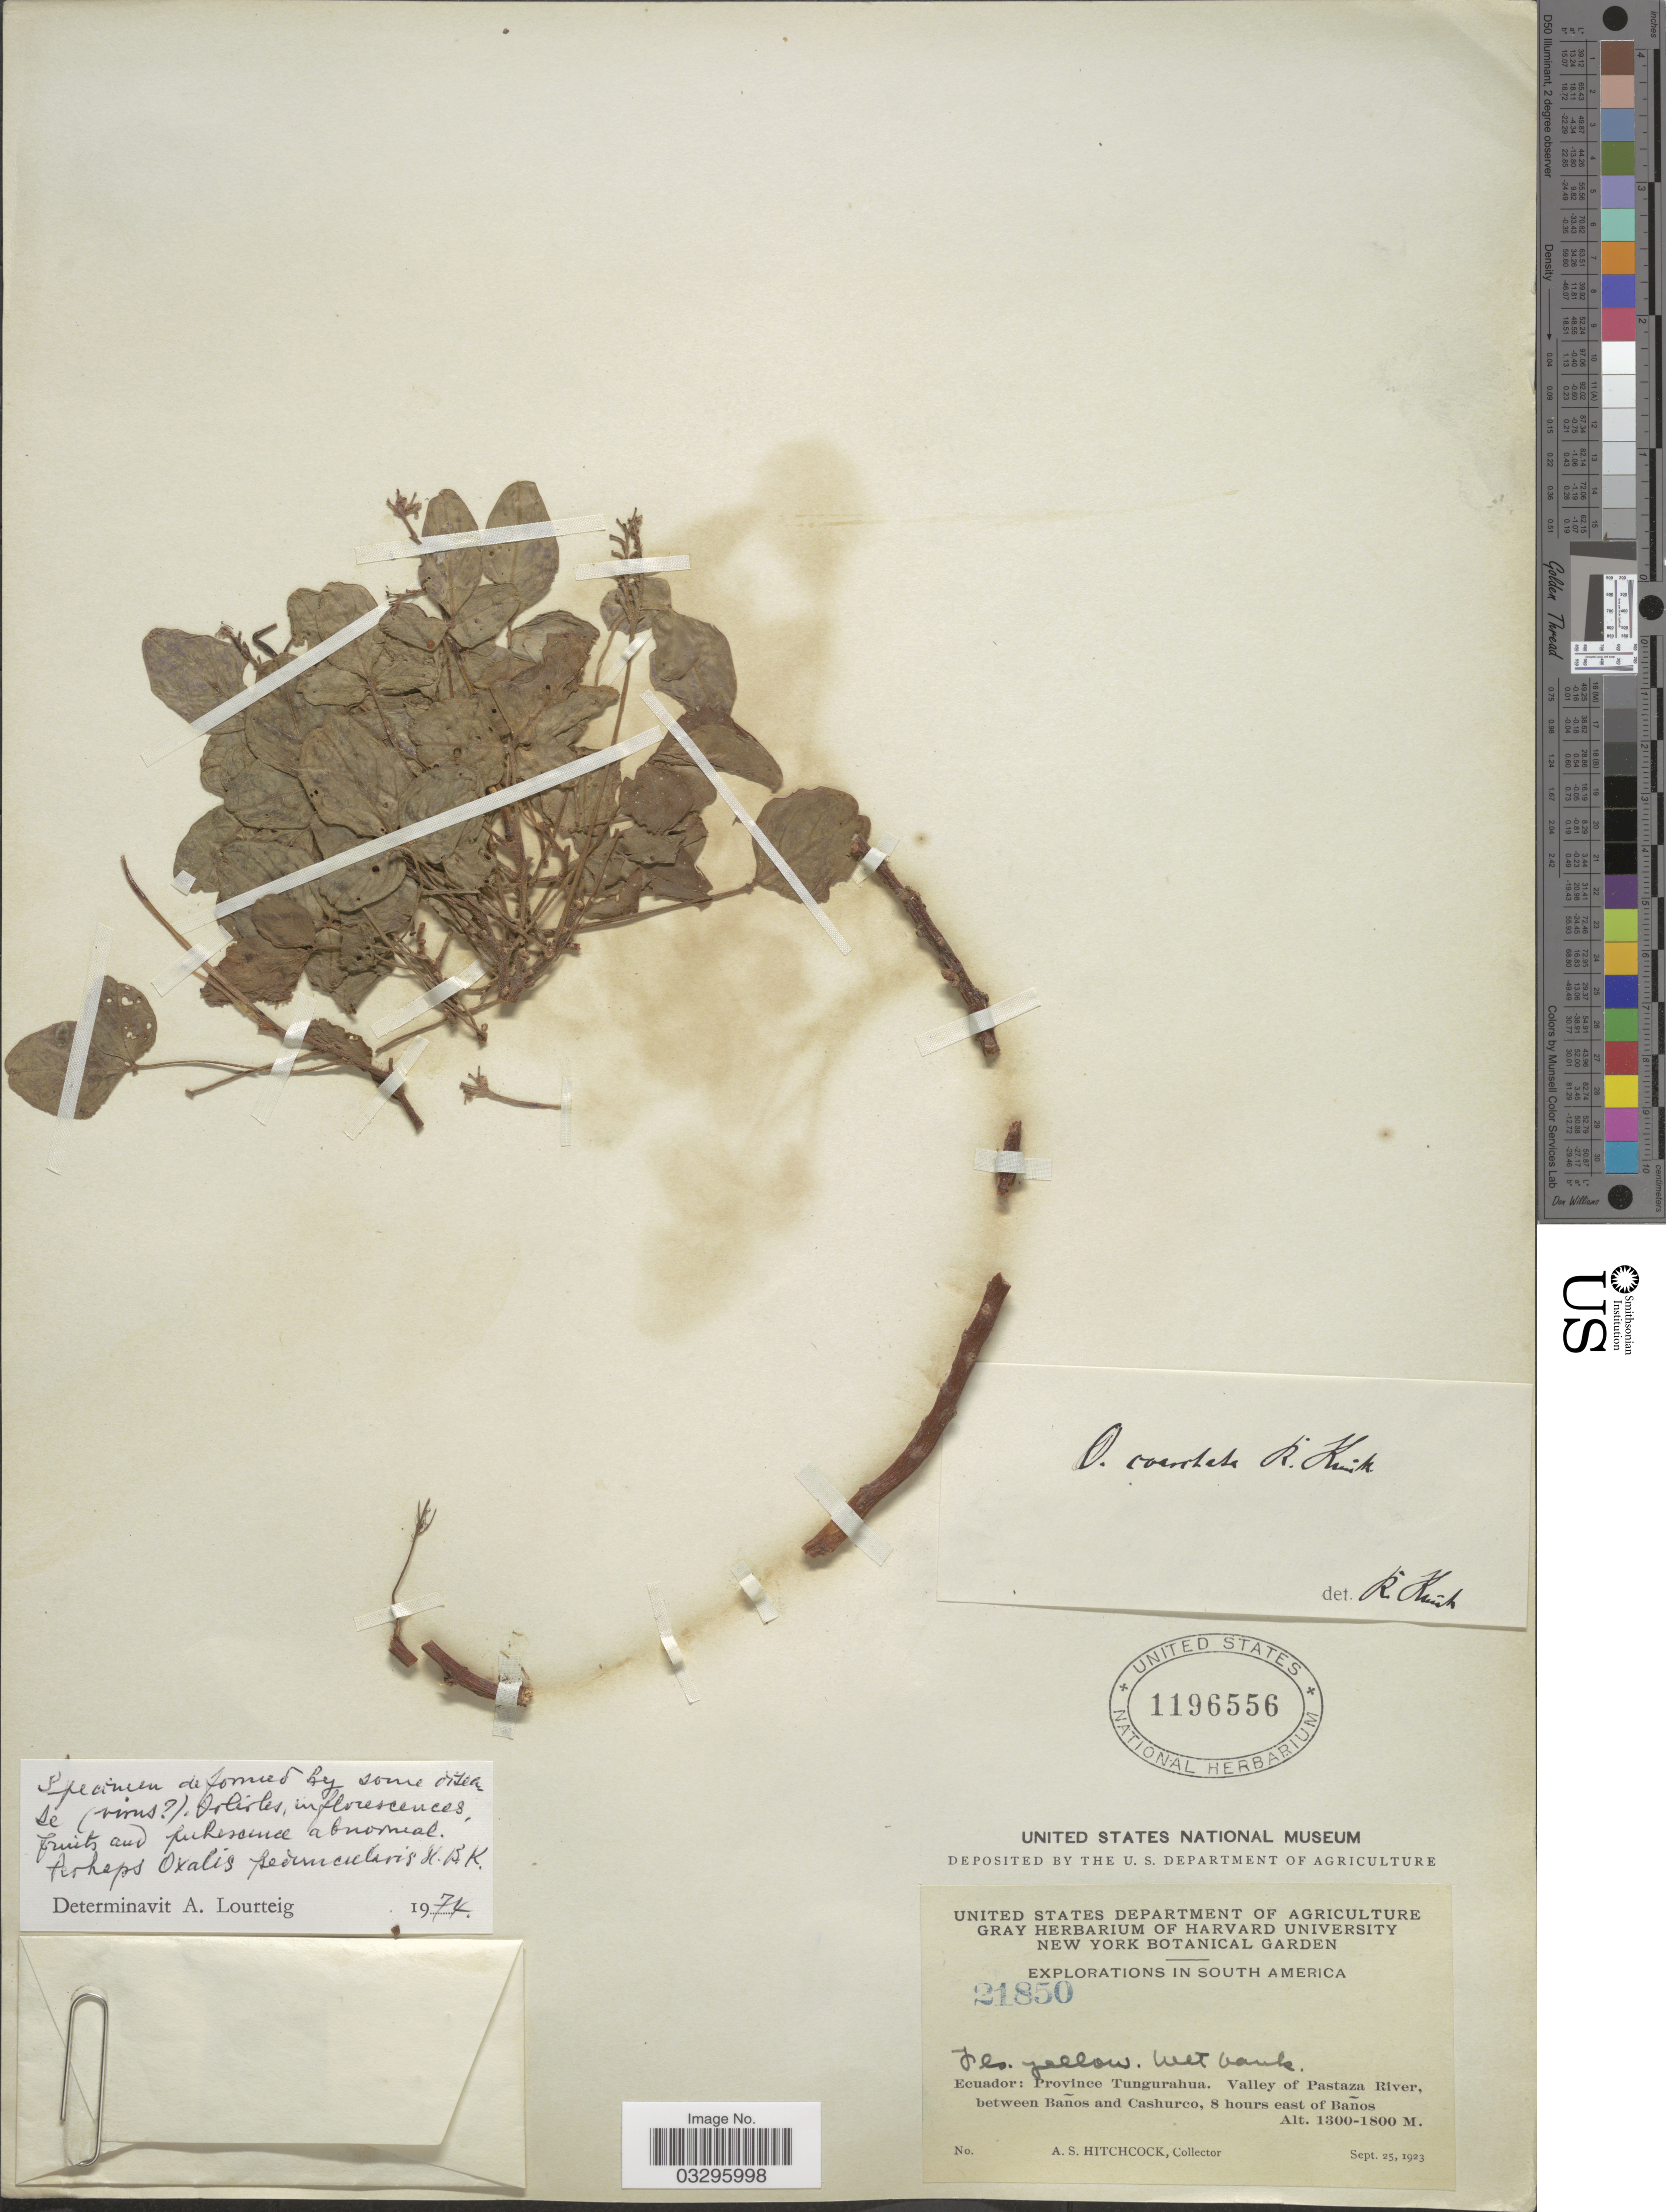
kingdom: Plantae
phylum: Tracheophyta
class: Magnoliopsida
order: Oxalidales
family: Oxalidaceae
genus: Oxalis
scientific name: Oxalis peduncularis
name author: Kunth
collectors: A. S. Hitchcock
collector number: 21850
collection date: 1923-09-25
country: Ecuador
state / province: Tungurahua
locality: Valley of Pastaza River, between Baños and Cashurco, 8 hours east of Baños.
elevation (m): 1300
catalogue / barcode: US 1196556